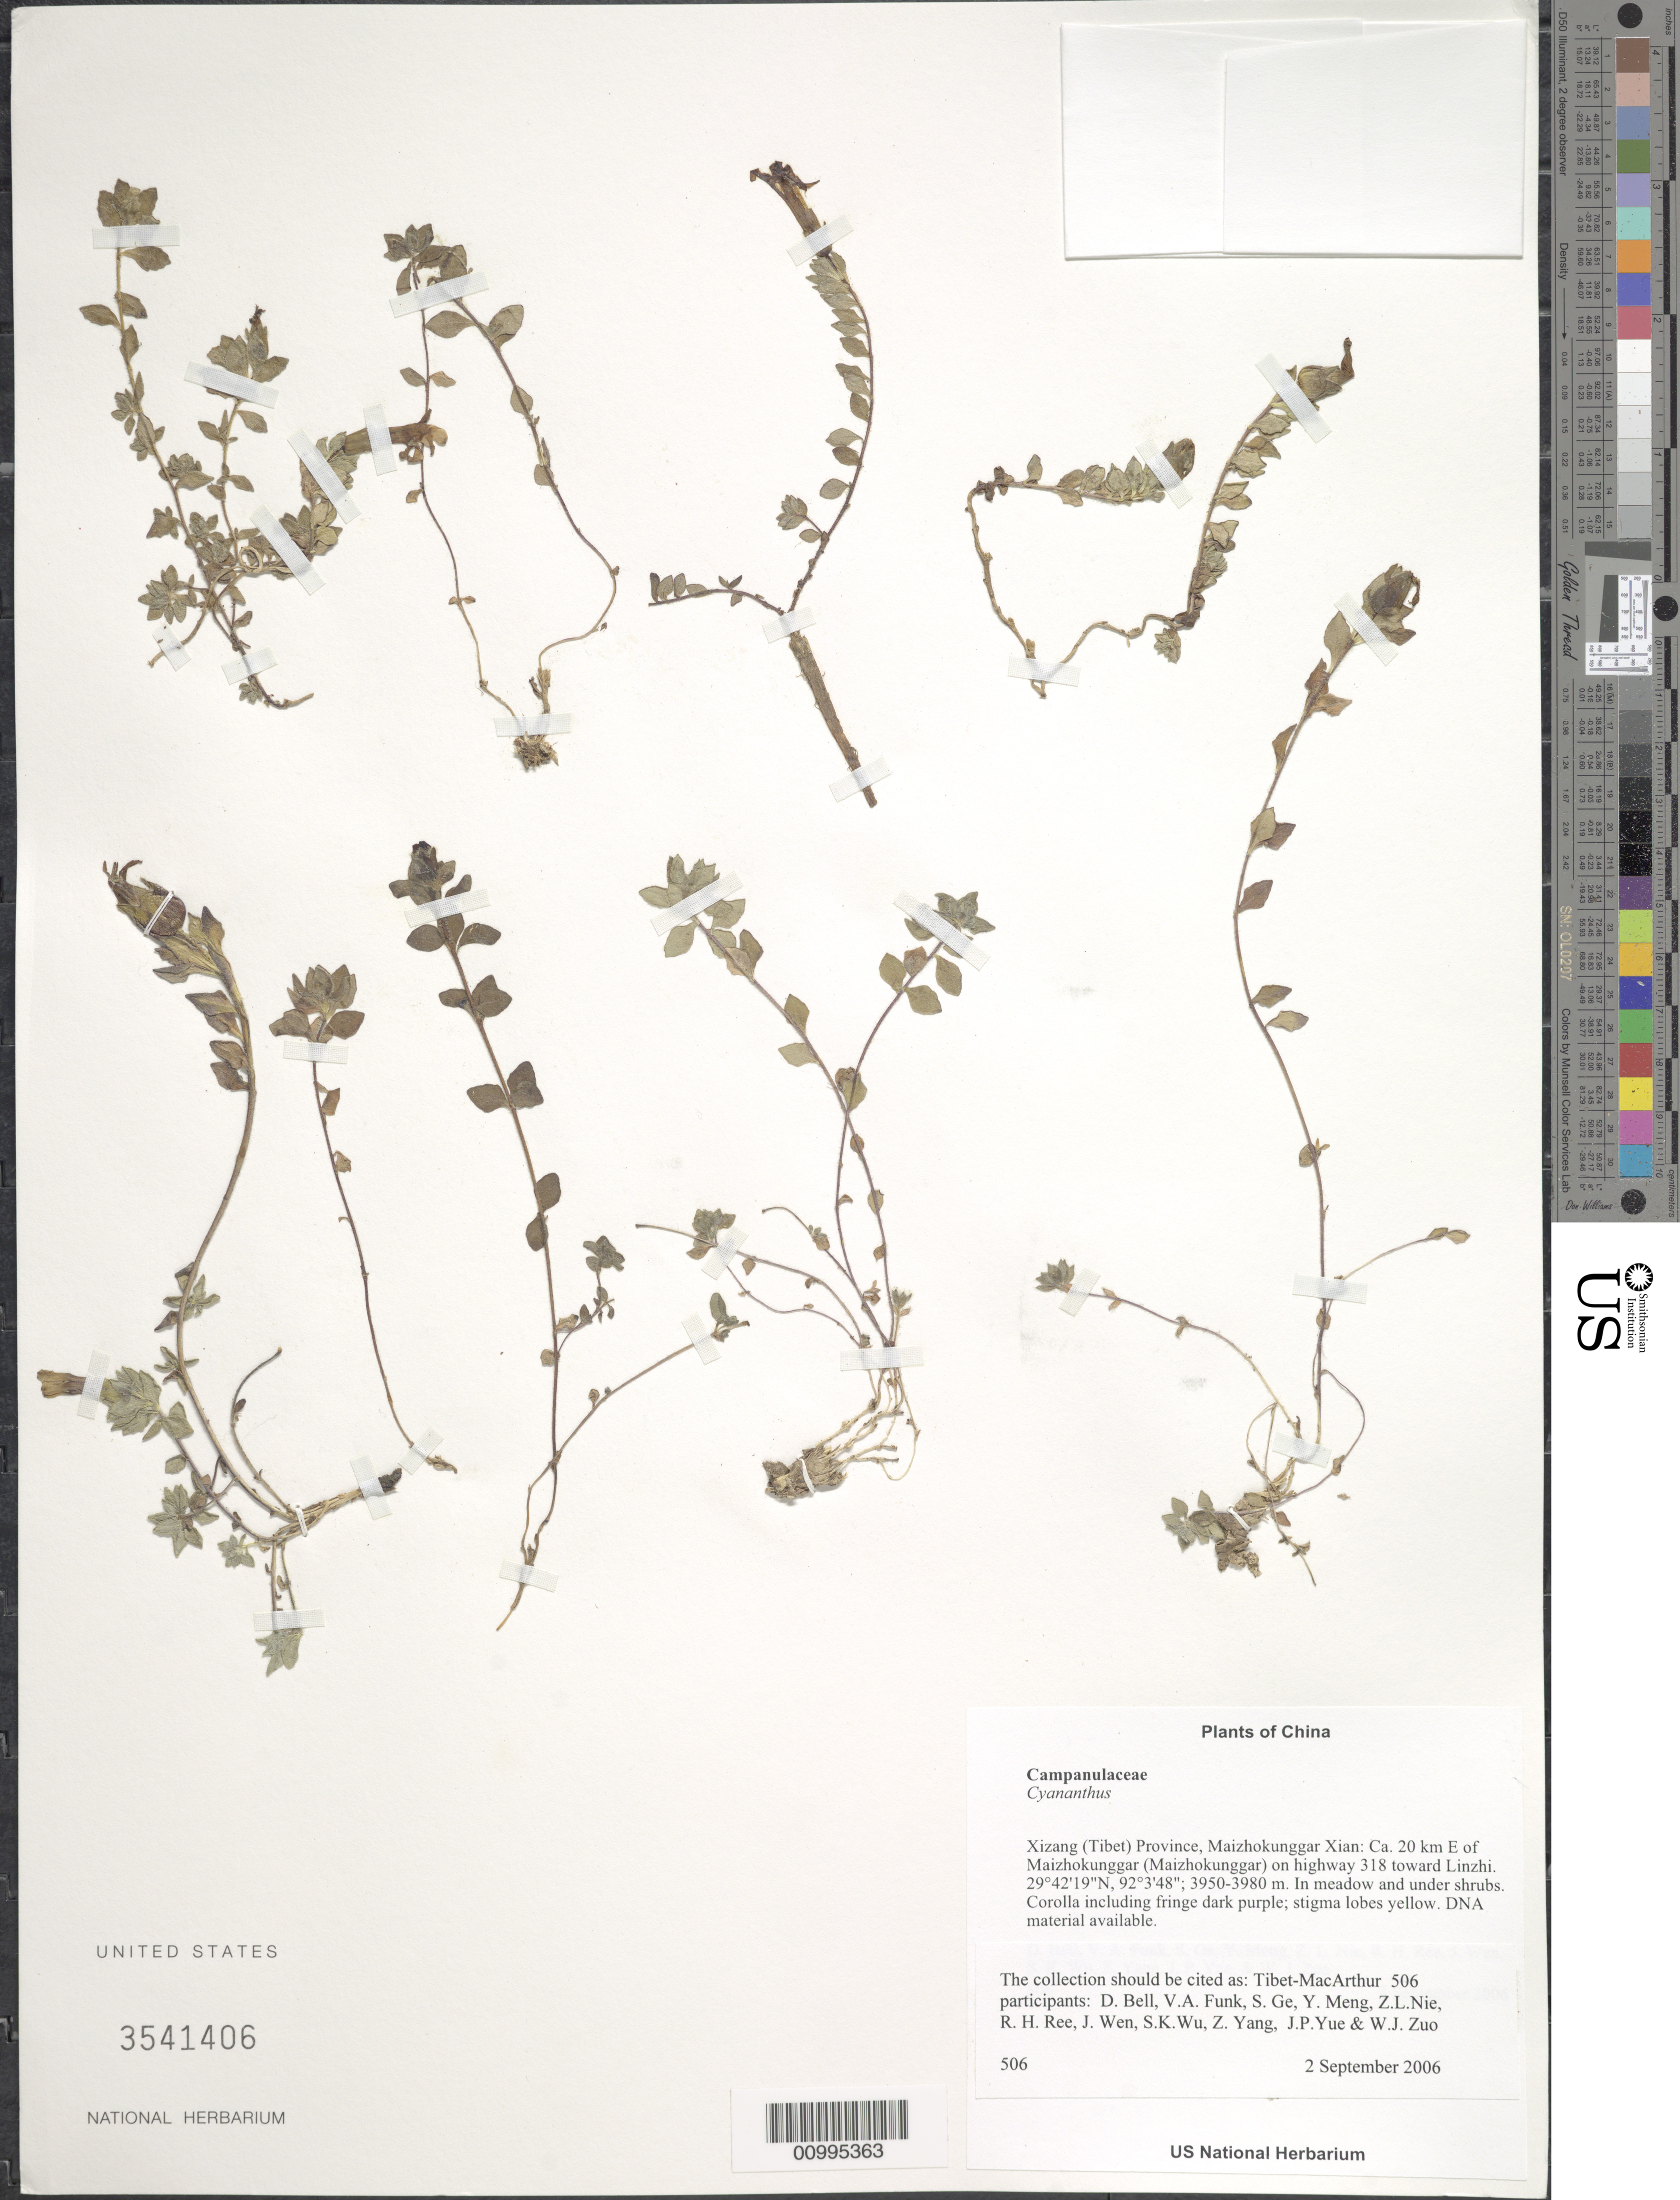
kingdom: Plantae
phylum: Tracheophyta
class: Magnoliopsida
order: Asterales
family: Campanulaceae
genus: Cyananthus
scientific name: Cyananthus sp.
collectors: Tibet-MacArthur, D. A. Bell, V. Funk, S. Ge, Y. Meng, Z. Nie, R. Ree, J. Wen, S. K. Wu, Z. Yang, J. Yue & W. Zuo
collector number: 506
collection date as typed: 02 Sep 2006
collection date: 2006-09-02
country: China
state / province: Xizang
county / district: Maizhokunggar Xian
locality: Ca. 20 km E of Maizhokunggar on highway 318 toward Linzhi.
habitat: Grazed Kobresia meadows with scattered shrubs of Salix, Potentilla fruticosa, and Berberis, with Betula thickets above on slope. In meadow and under shrubs.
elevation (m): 3950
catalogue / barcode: US 3541406